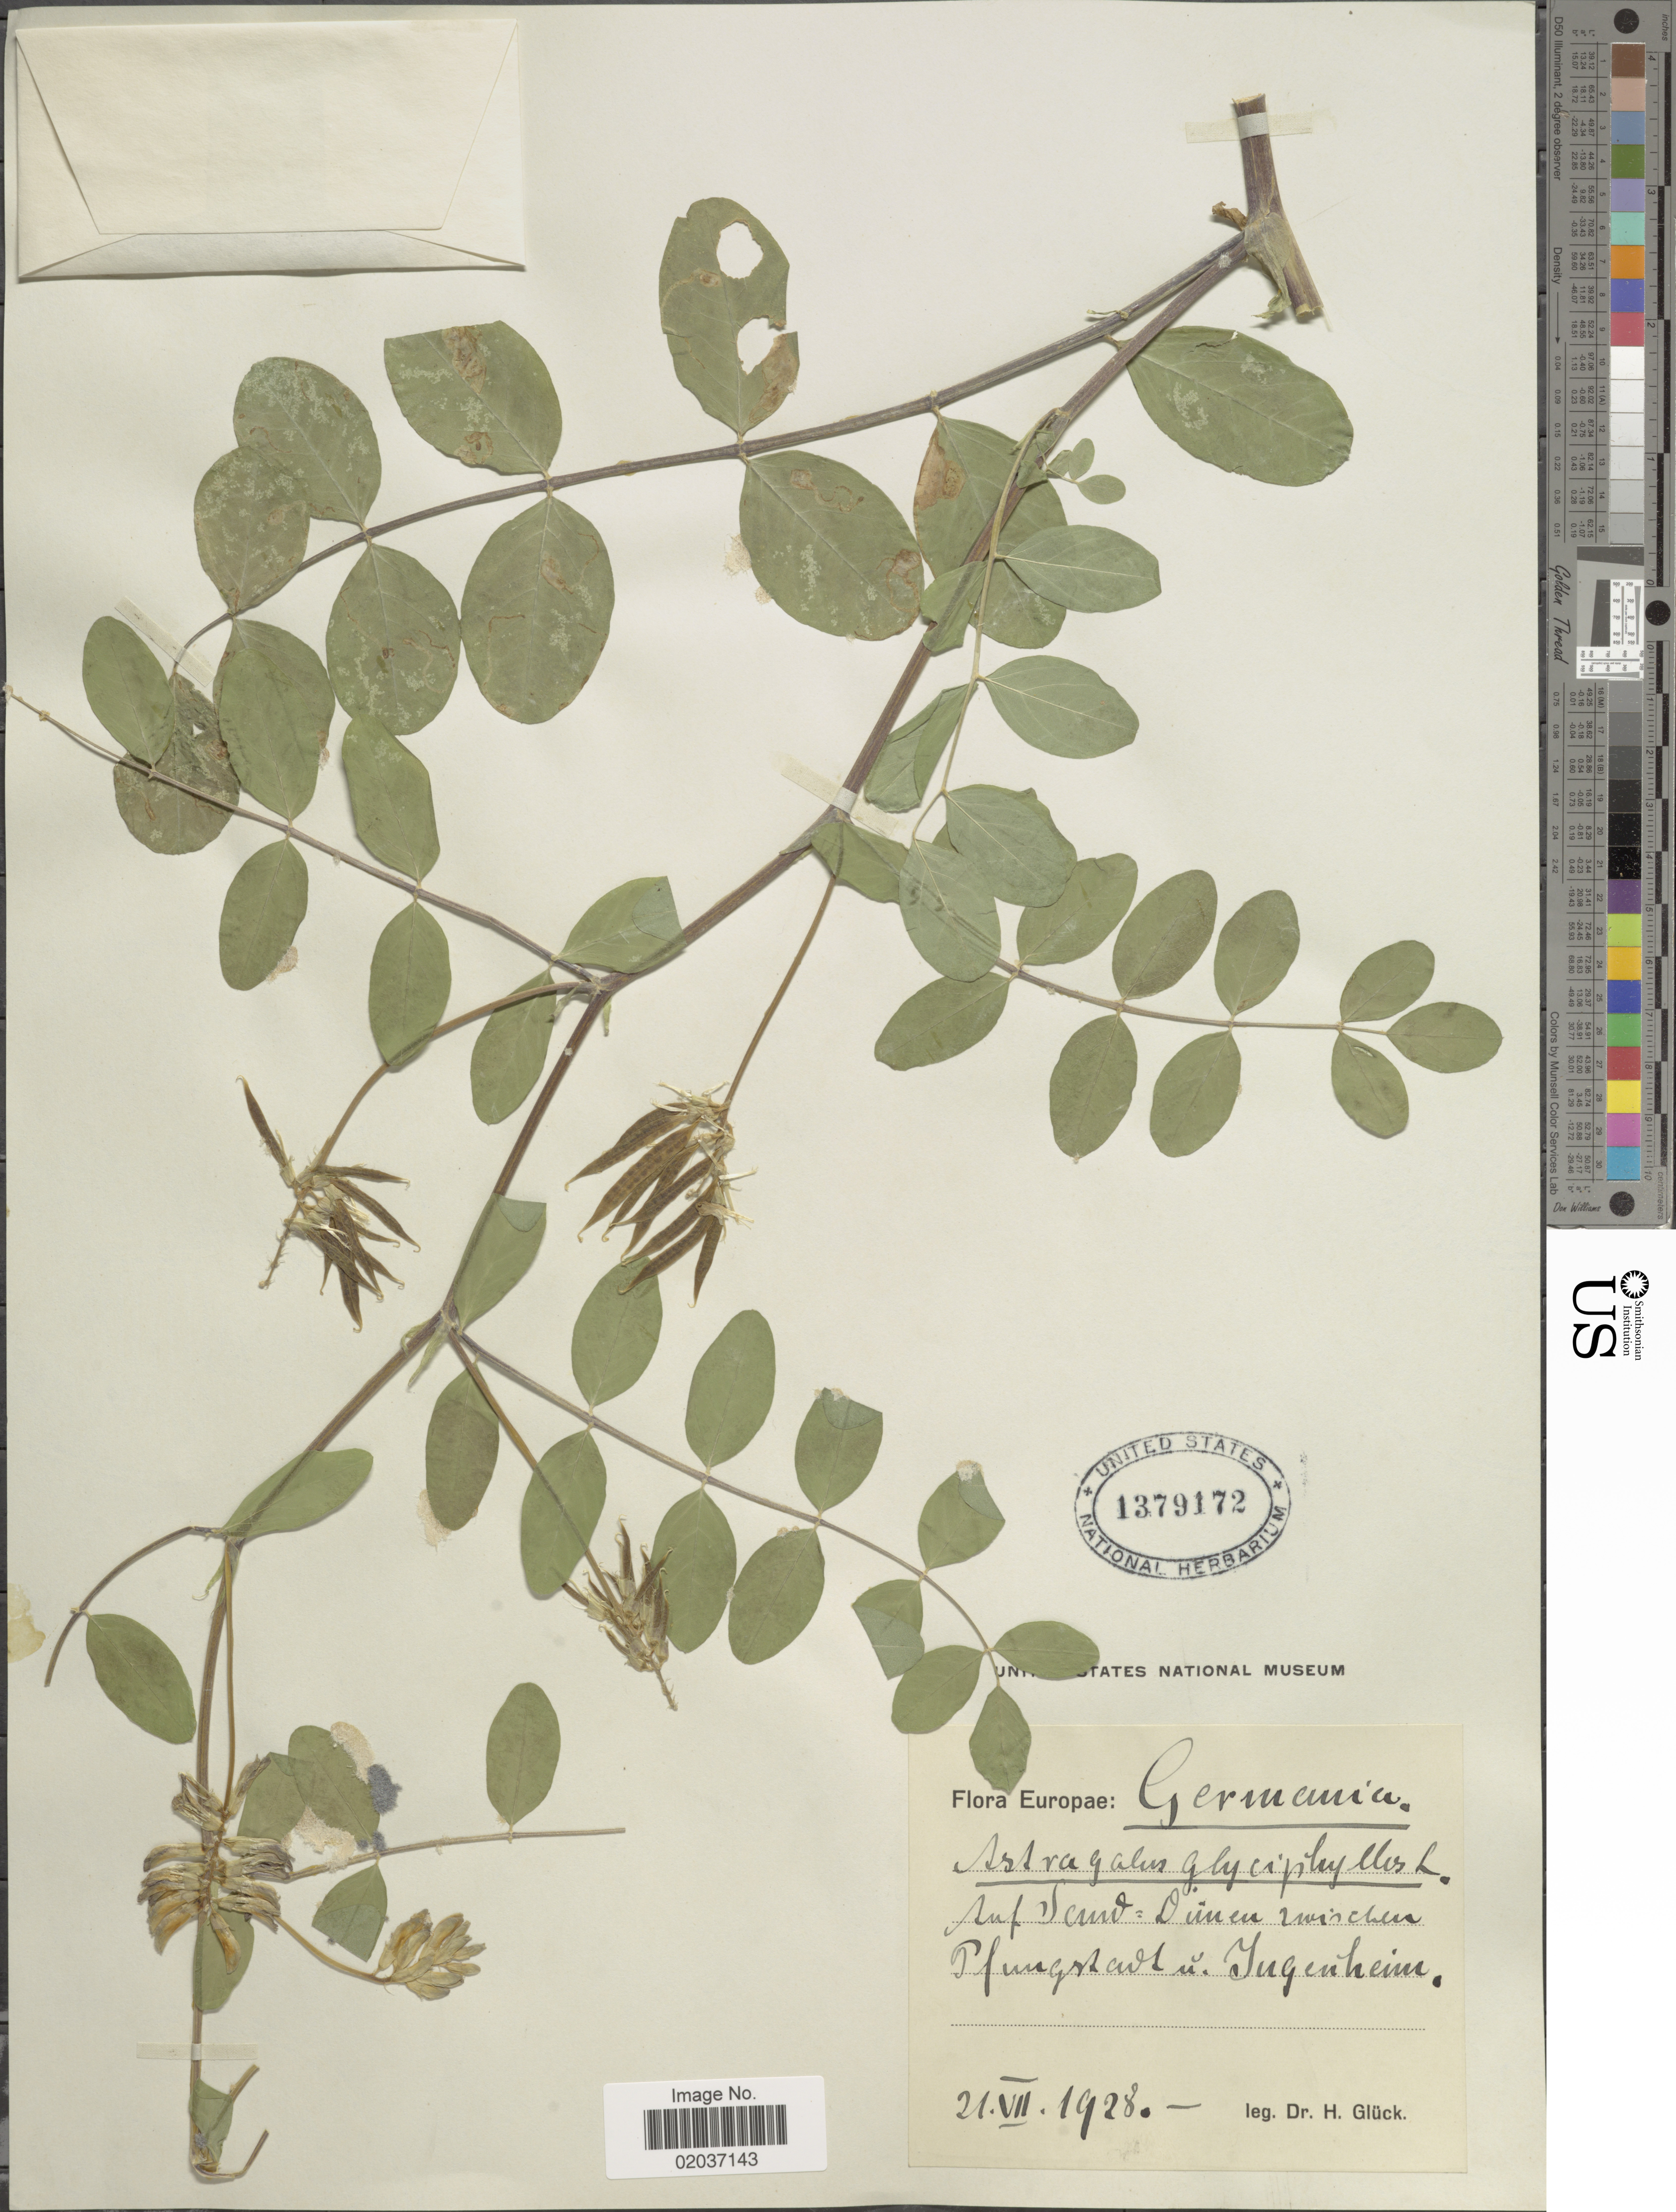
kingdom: Plantae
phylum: Tracheophyta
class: Magnoliopsida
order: Fabales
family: Fabaceae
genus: Astragalus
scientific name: Astragalus glycyphyllos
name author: L.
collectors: H. Glück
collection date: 1928-07-21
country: Germany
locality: Pfungstadt i Ingenheim. [interpreted] Germania.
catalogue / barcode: US 1379172